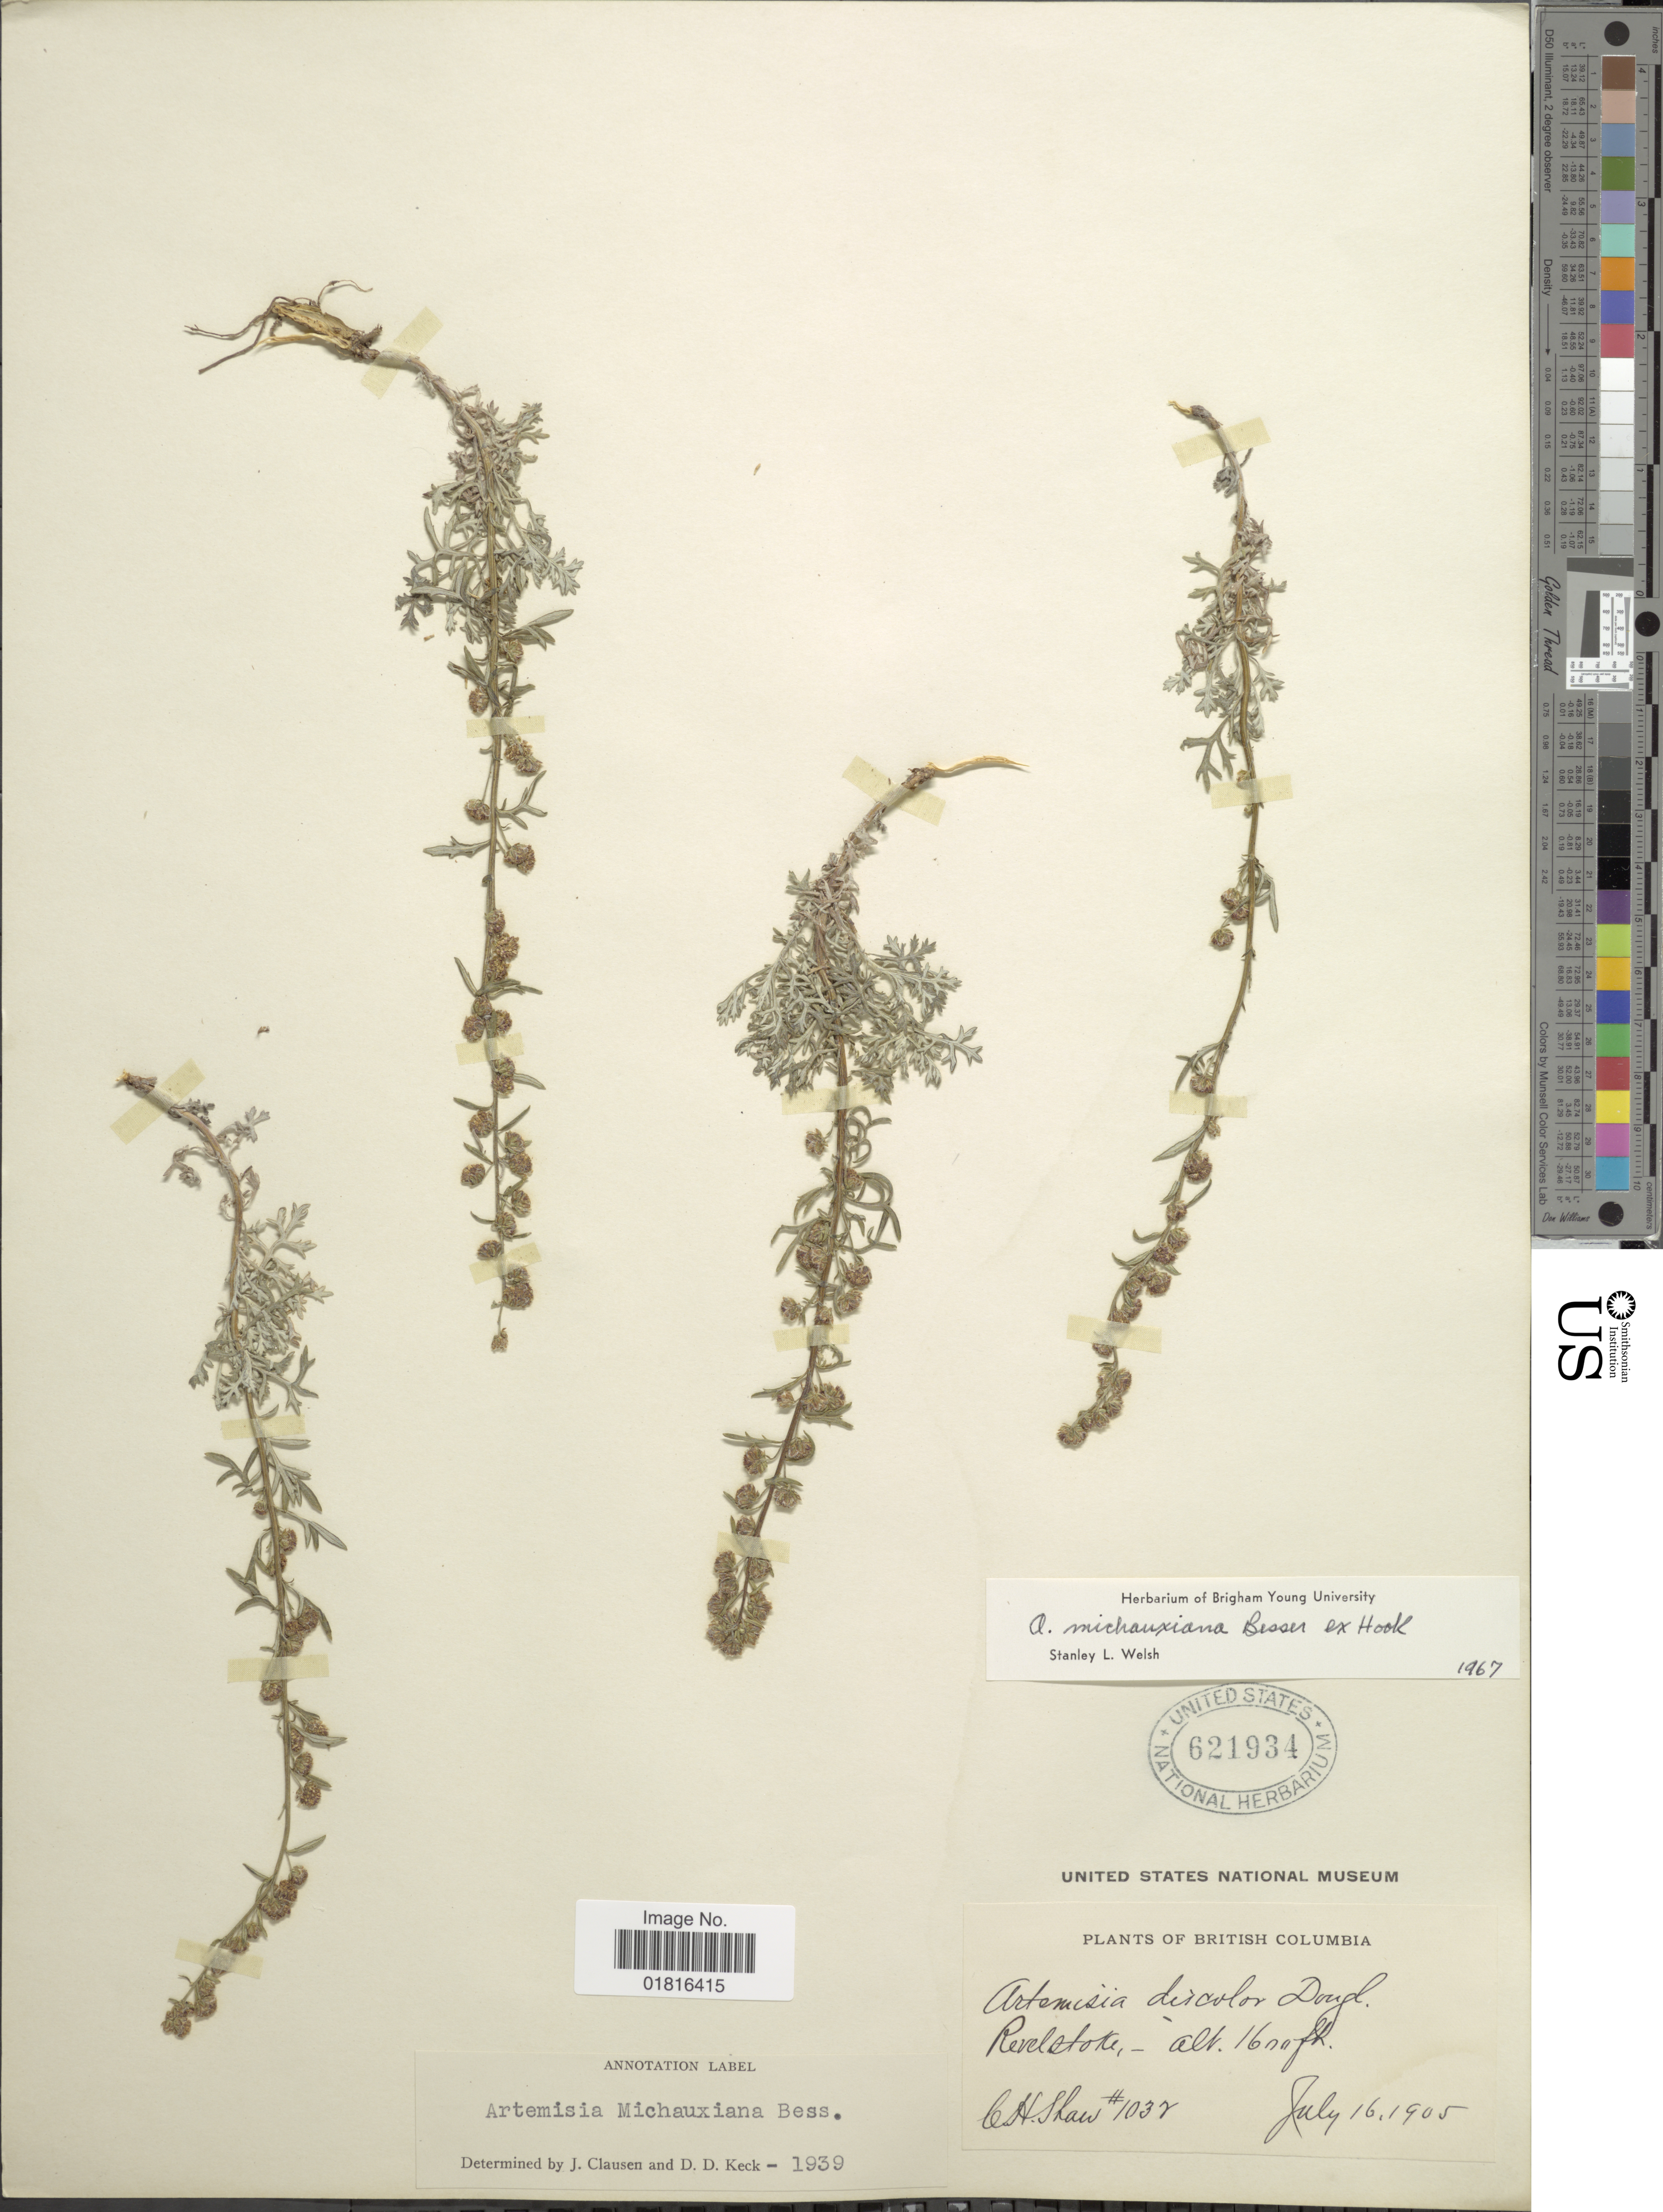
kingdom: Plantae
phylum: Tracheophyta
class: Magnoliopsida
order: Asterales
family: Asteraceae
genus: Artemisia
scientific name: Artemisia michauxiana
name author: Besser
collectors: C. H. Shaw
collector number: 1032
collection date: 1905-07-16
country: Canada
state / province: British Columbia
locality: Revlstoke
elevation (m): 488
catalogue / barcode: US 621934